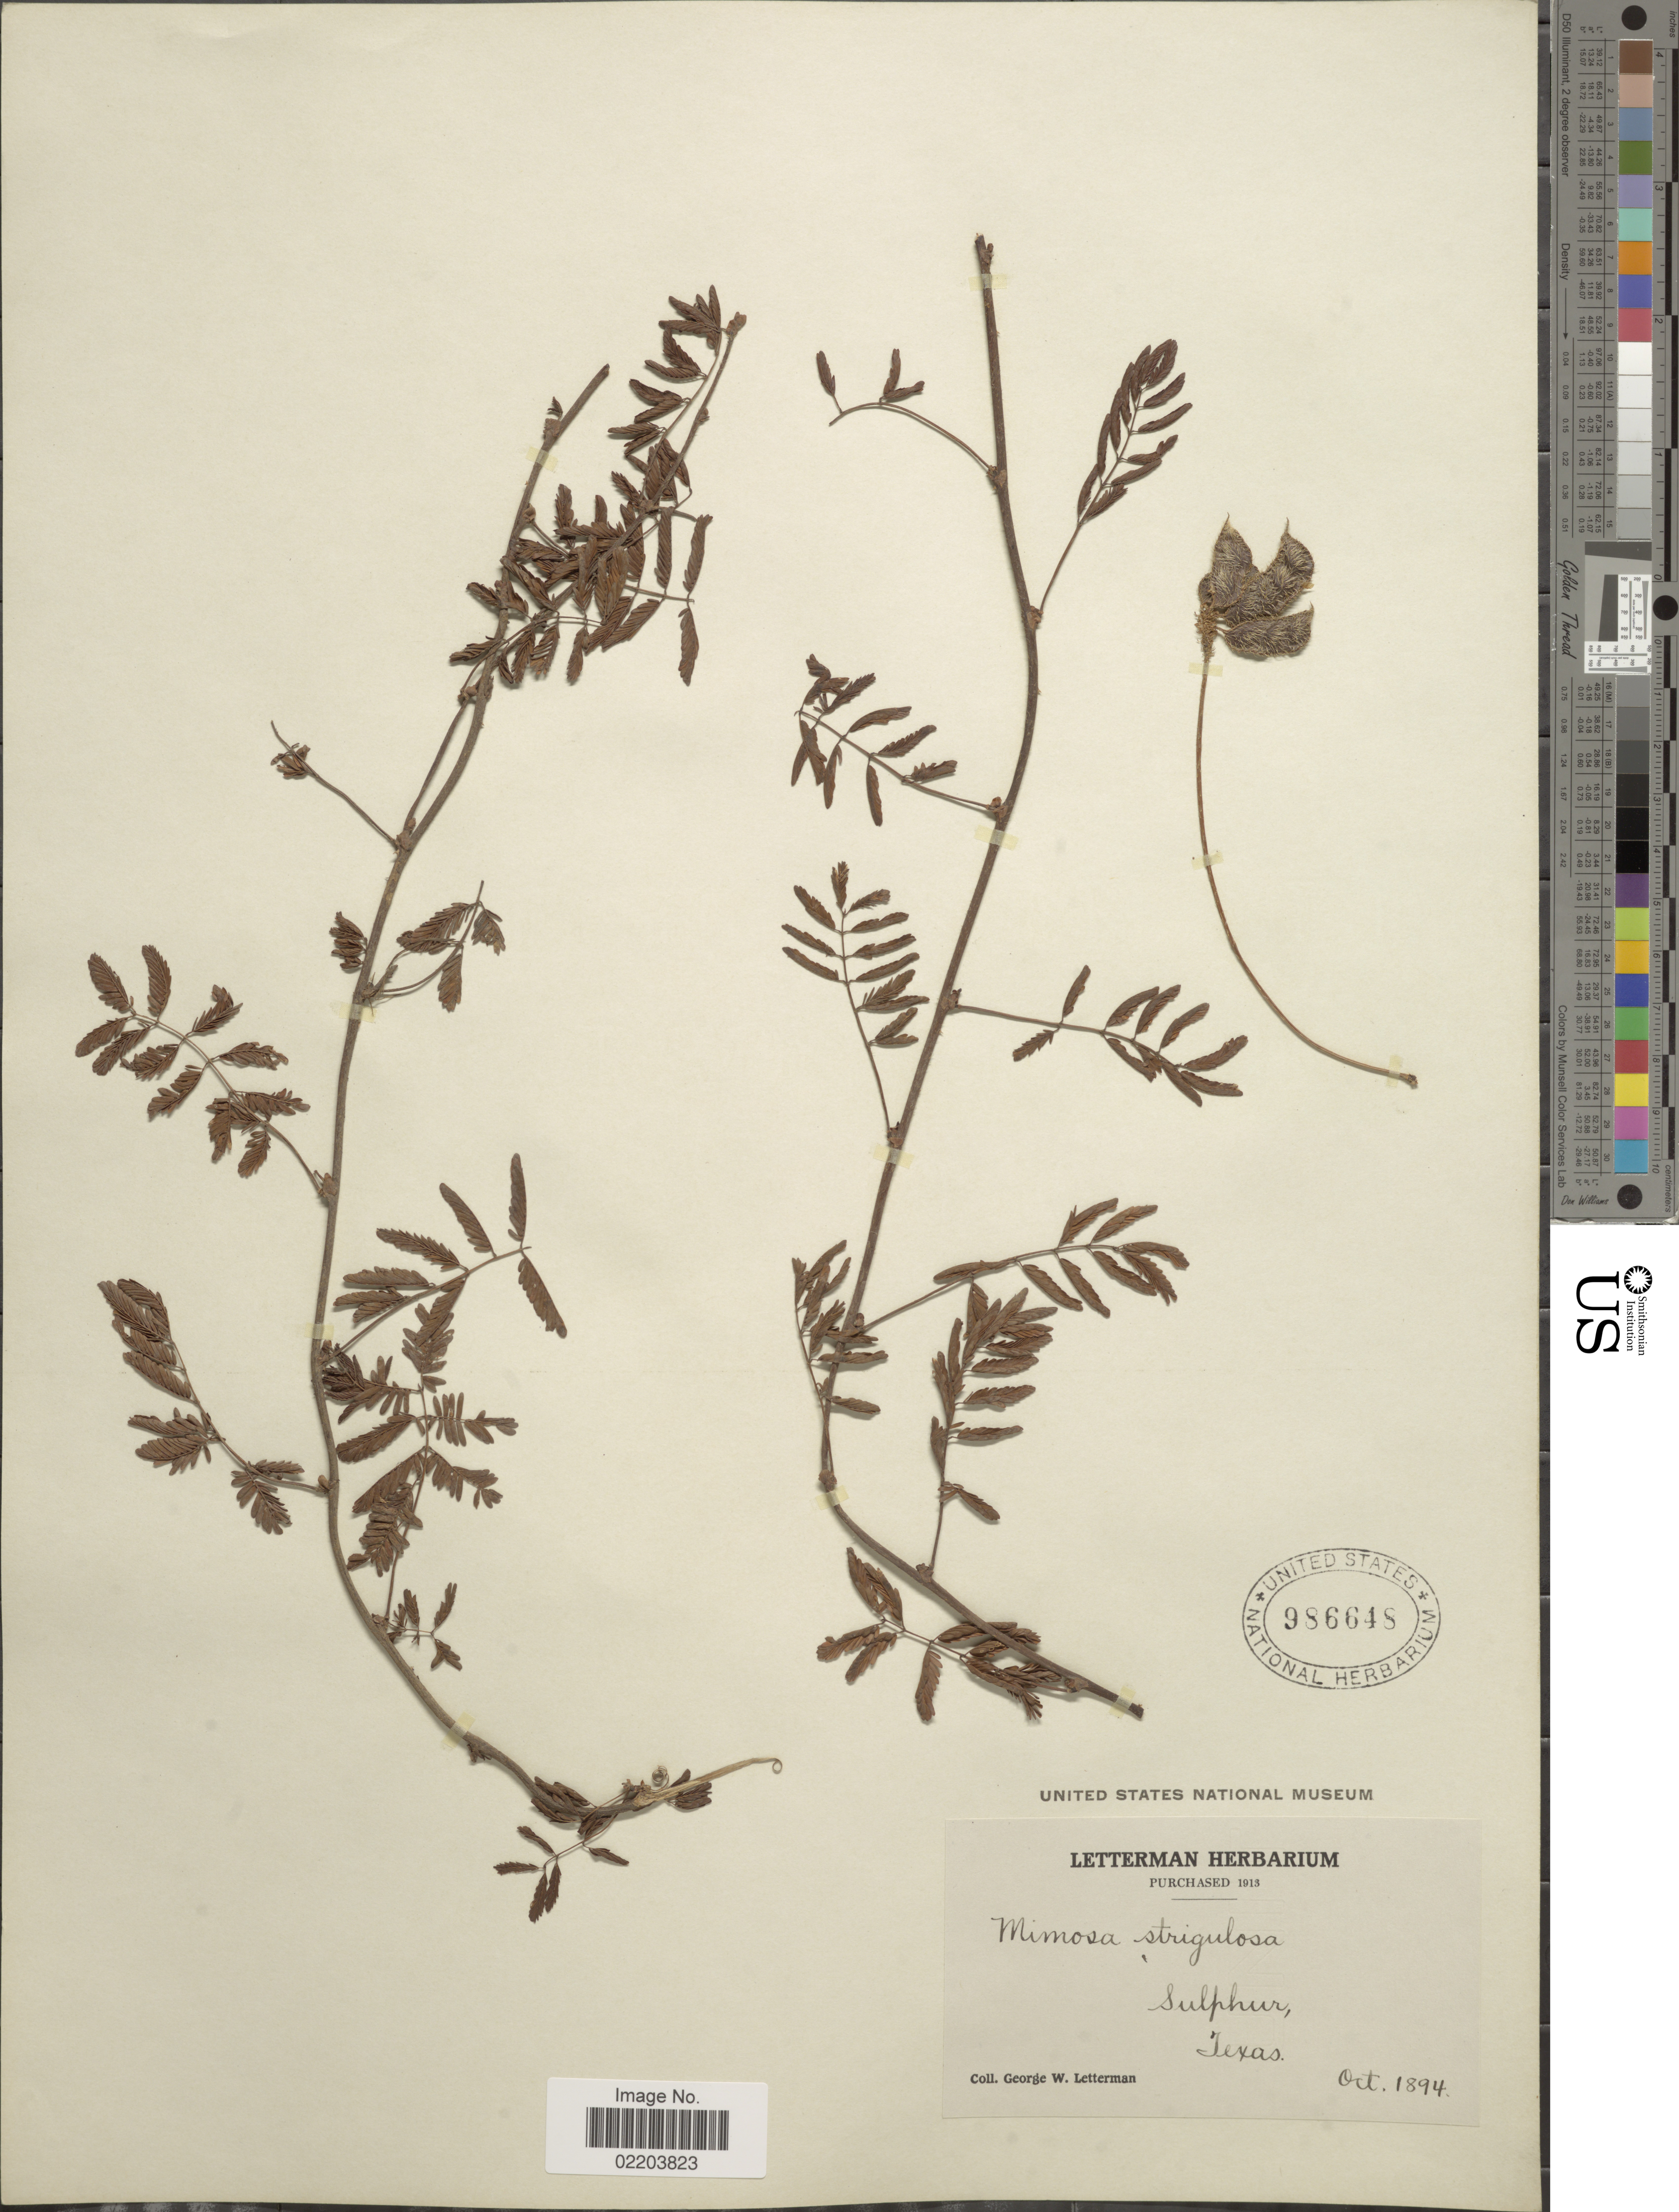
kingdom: Plantae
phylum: Tracheophyta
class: Magnoliopsida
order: Fabales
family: Fabaceae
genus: Mimosa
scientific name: Mimosa strigillosa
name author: Torr. & A. Gray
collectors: G. W. Letterman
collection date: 1894-10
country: United States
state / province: Texas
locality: Sulphur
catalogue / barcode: US 986648